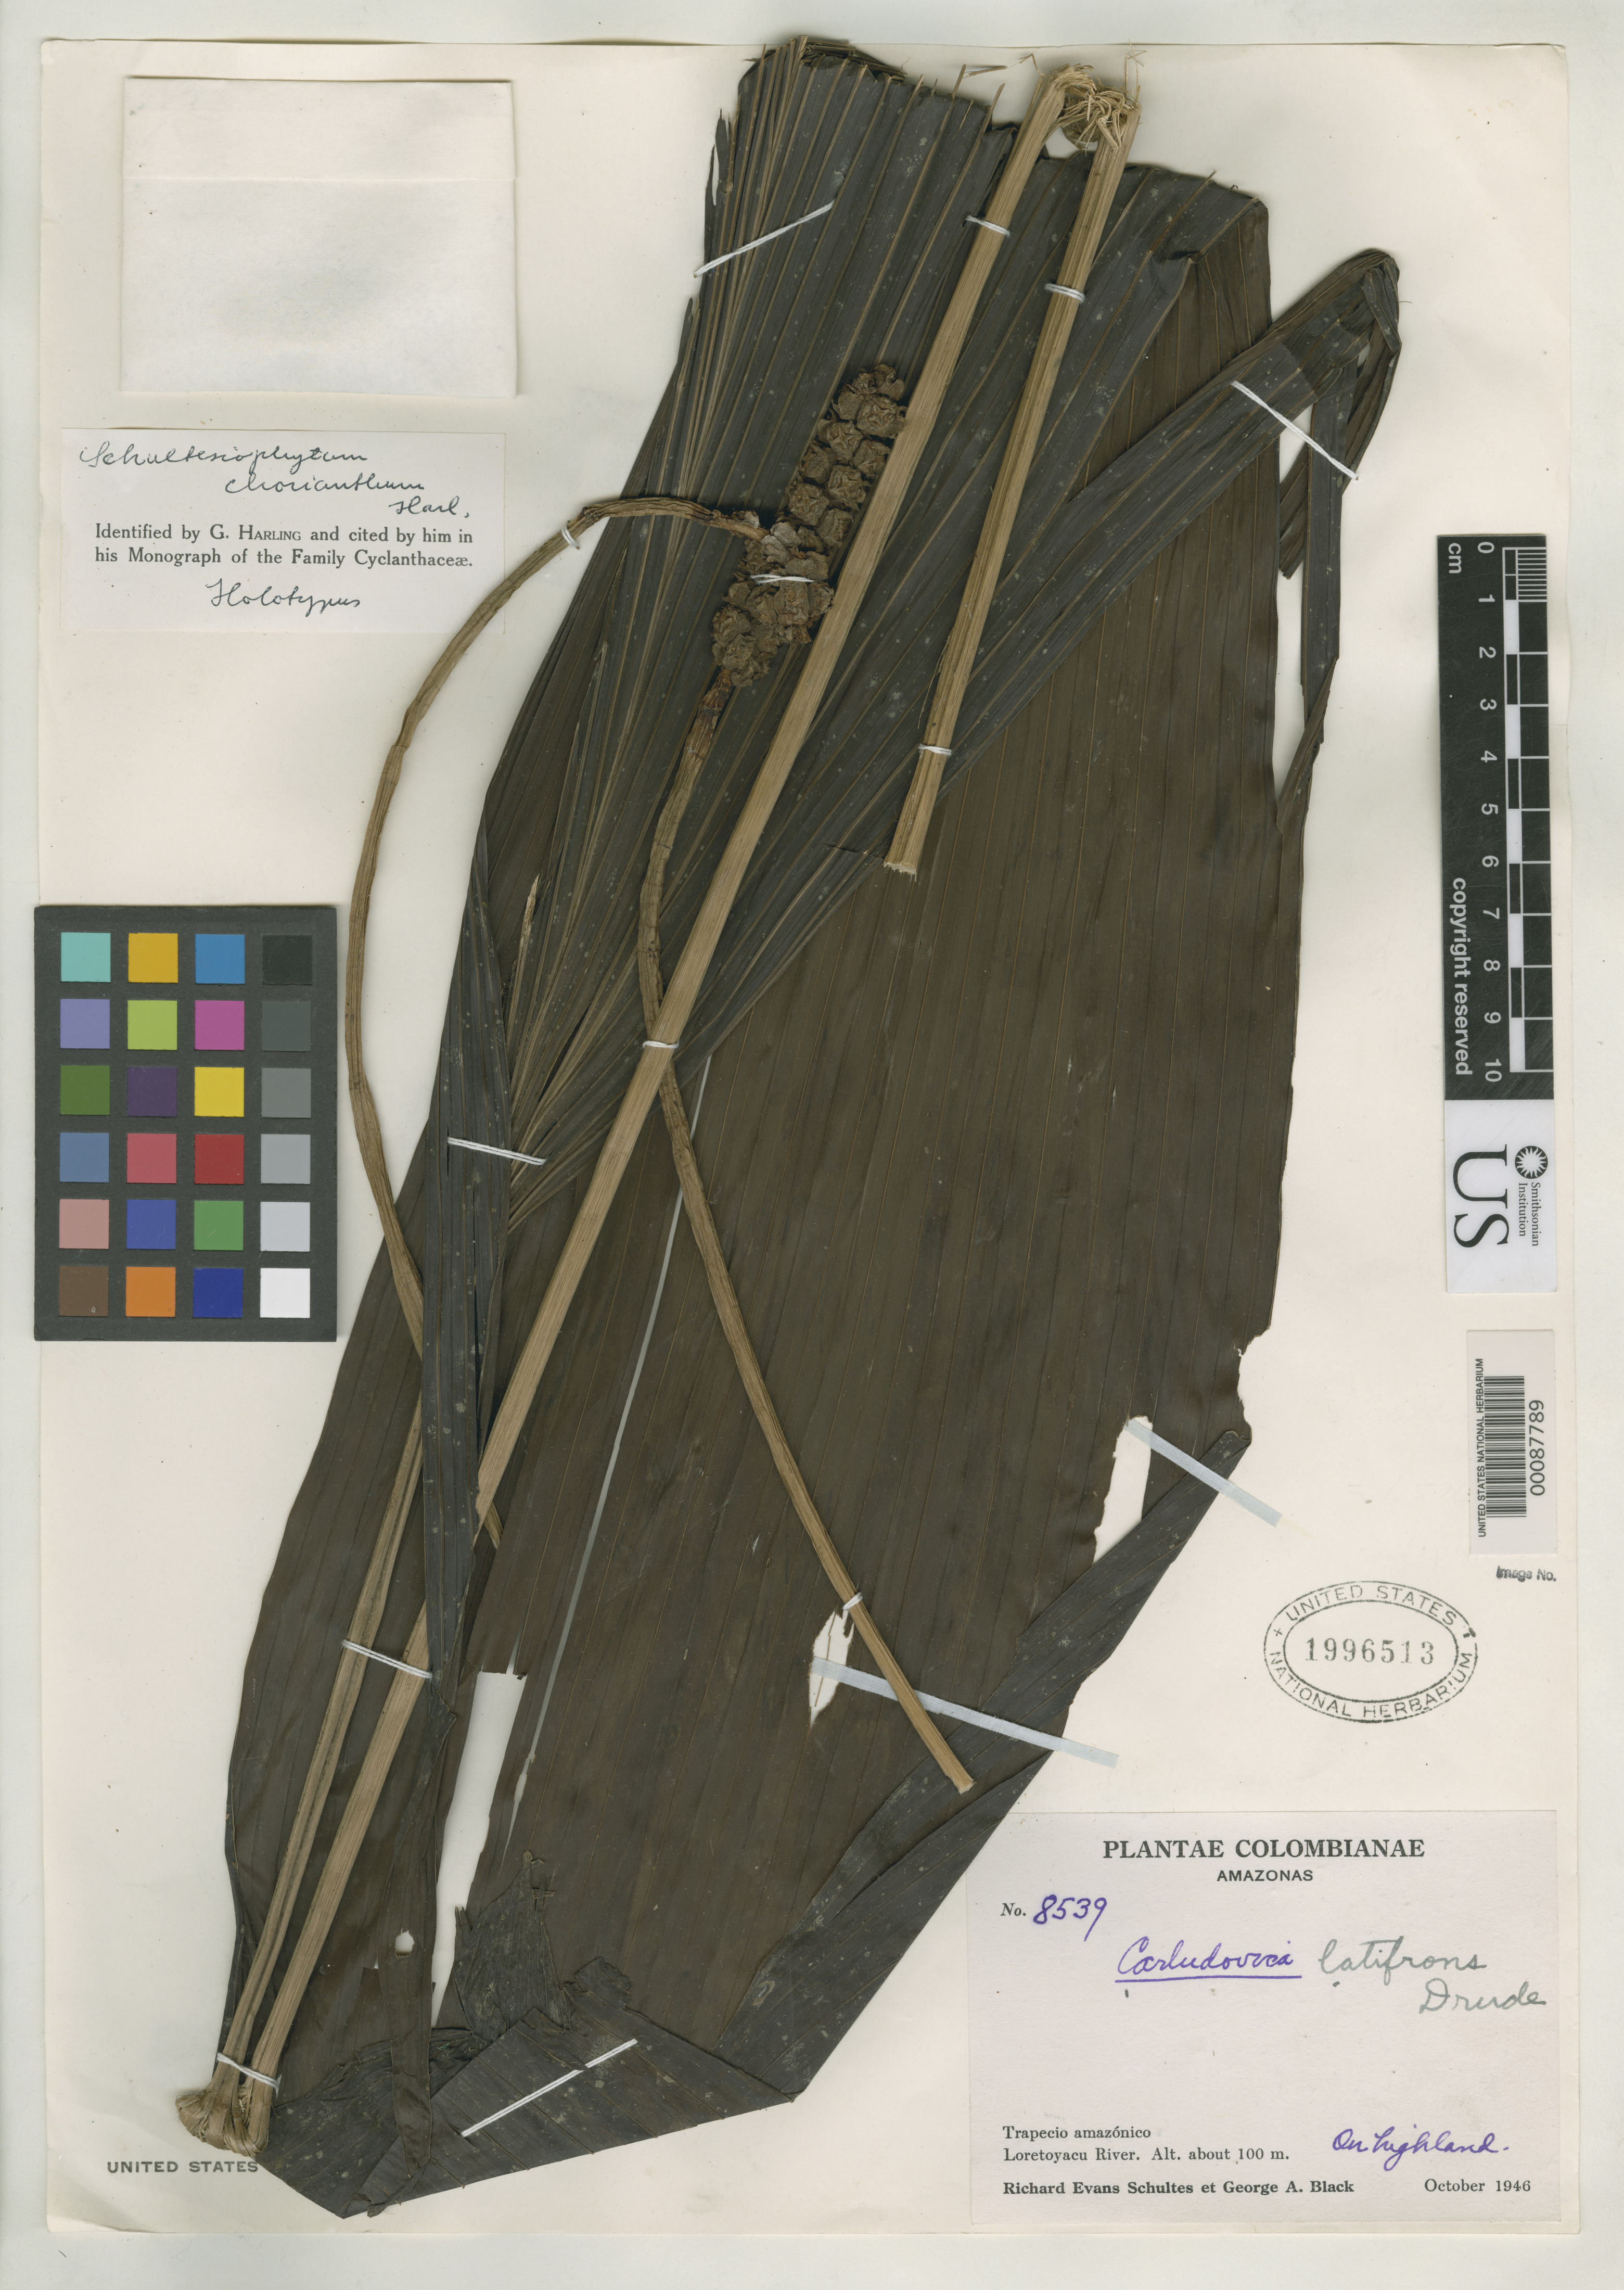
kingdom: Plantae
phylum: Tracheophyta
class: Liliopsida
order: Pandanales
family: Cyclanthaceae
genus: Schultesiophytum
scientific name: Schultesiophytum chorianthum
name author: Harling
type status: Holotype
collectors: R. E. Schultes & G. A. Black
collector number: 8539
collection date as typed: Oct 1946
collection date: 1946-10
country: Colombia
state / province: Amazônas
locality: Loreta-Yacu River.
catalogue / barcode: US 1996513